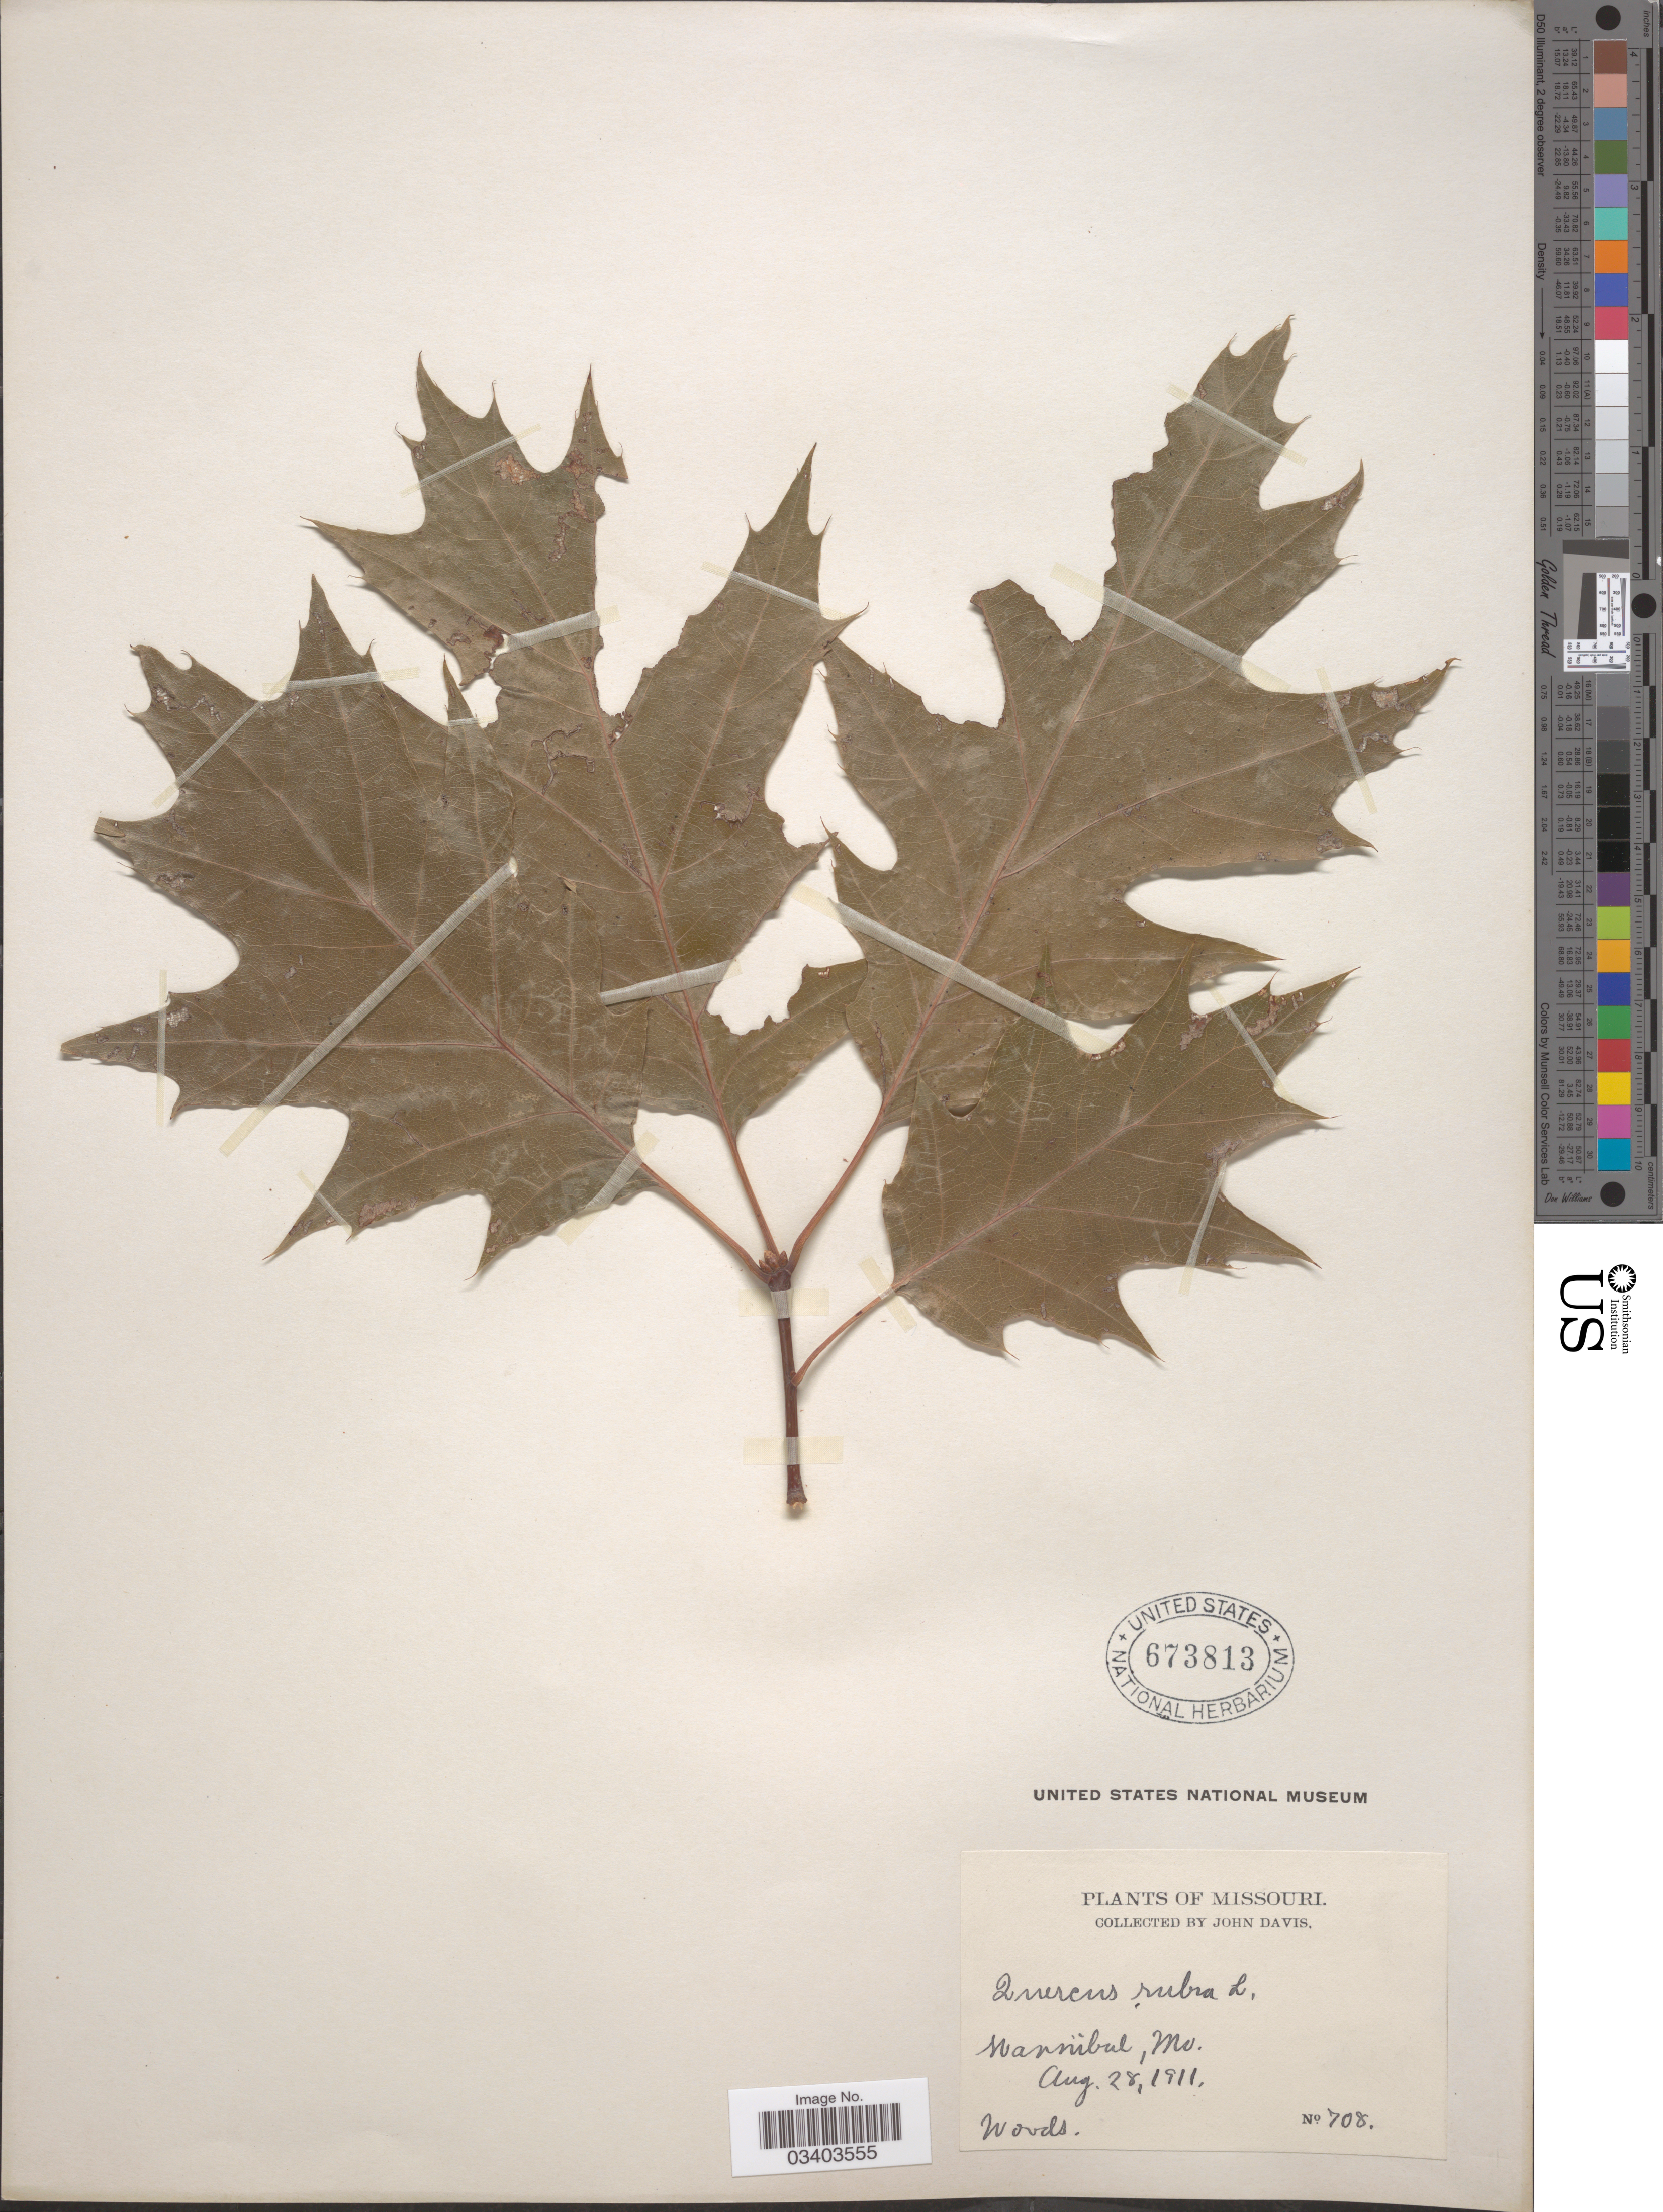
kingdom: Plantae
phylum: Tracheophyta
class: Magnoliopsida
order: Fagales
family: Fagaceae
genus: Quercus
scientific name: Quercus borealis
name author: F. Michx.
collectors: J. Davis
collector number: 708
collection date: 1911-08-28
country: United States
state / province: Missouri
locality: Hannibal.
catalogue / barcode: US 673813